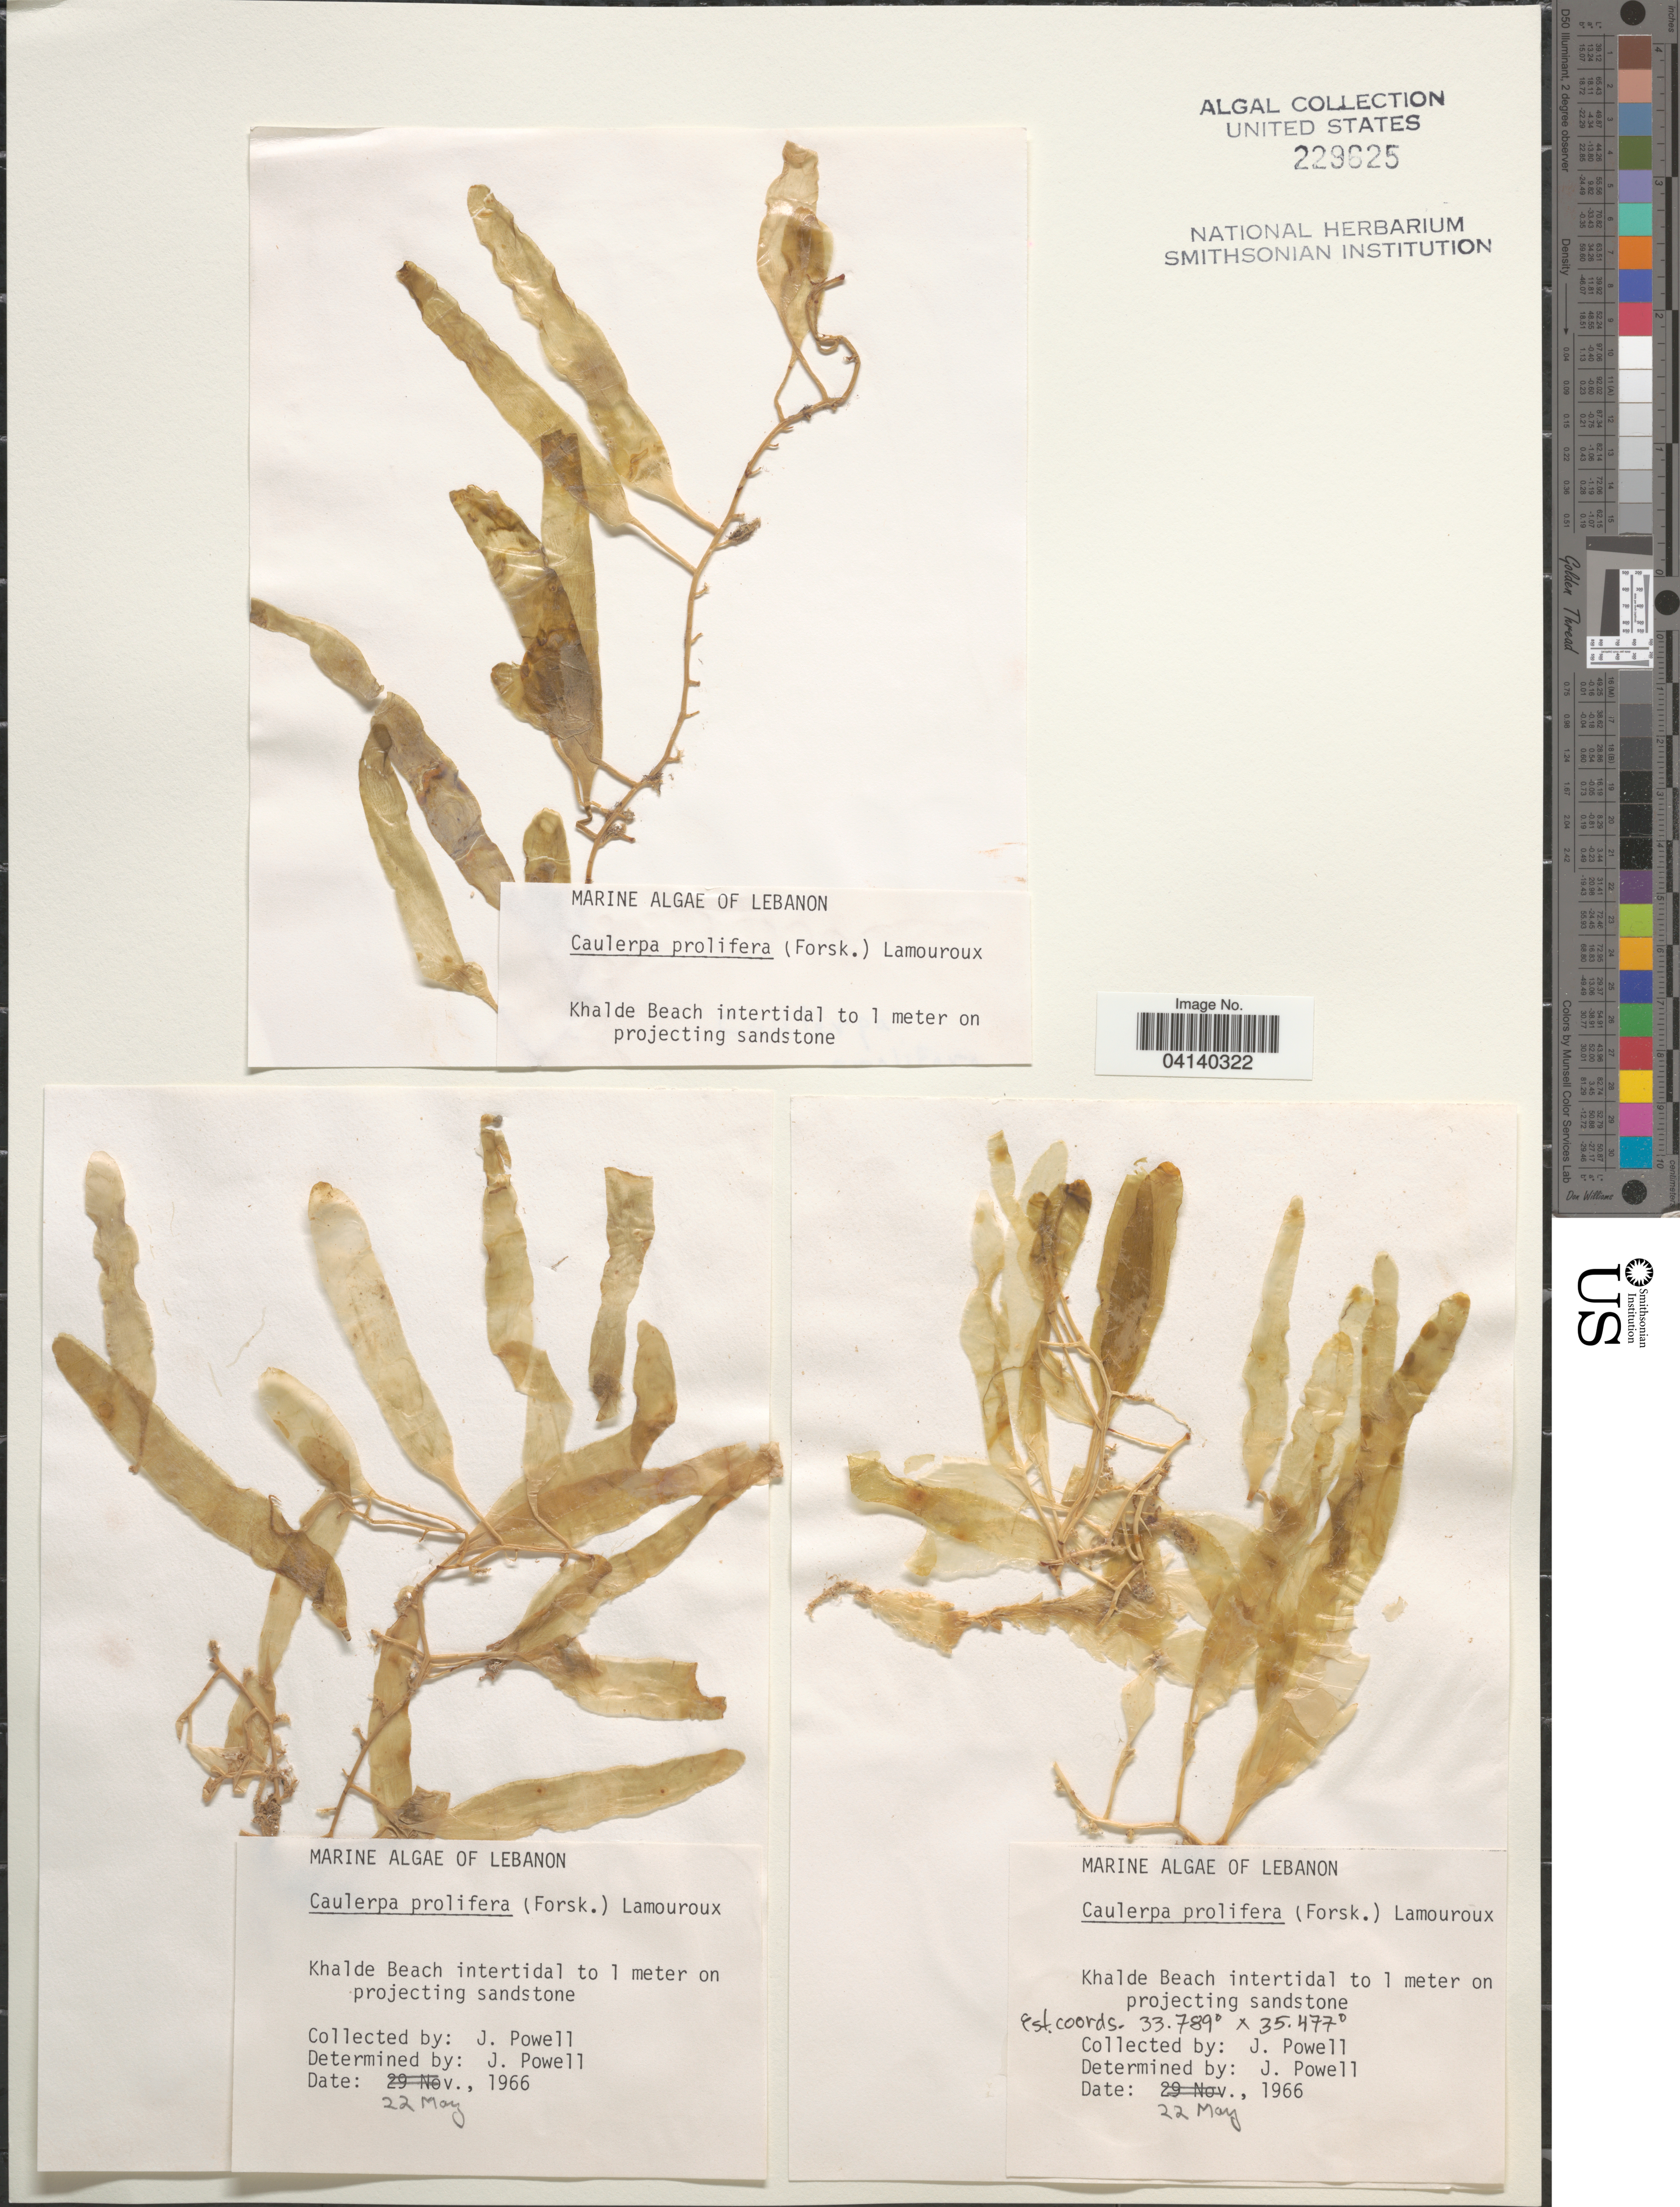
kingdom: Plantae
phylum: Chlorophyta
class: Ulvophyceae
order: Bryopsidales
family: Caulerpaceae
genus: Caulerpa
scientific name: Caulerpa prolifera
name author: (Forssk.) J.V.Lamouroux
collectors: J. Powell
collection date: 1966-05-22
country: Lebanon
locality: Khalde Beach intertidal to 1 meter on projecting sandstone.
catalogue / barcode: US 229625